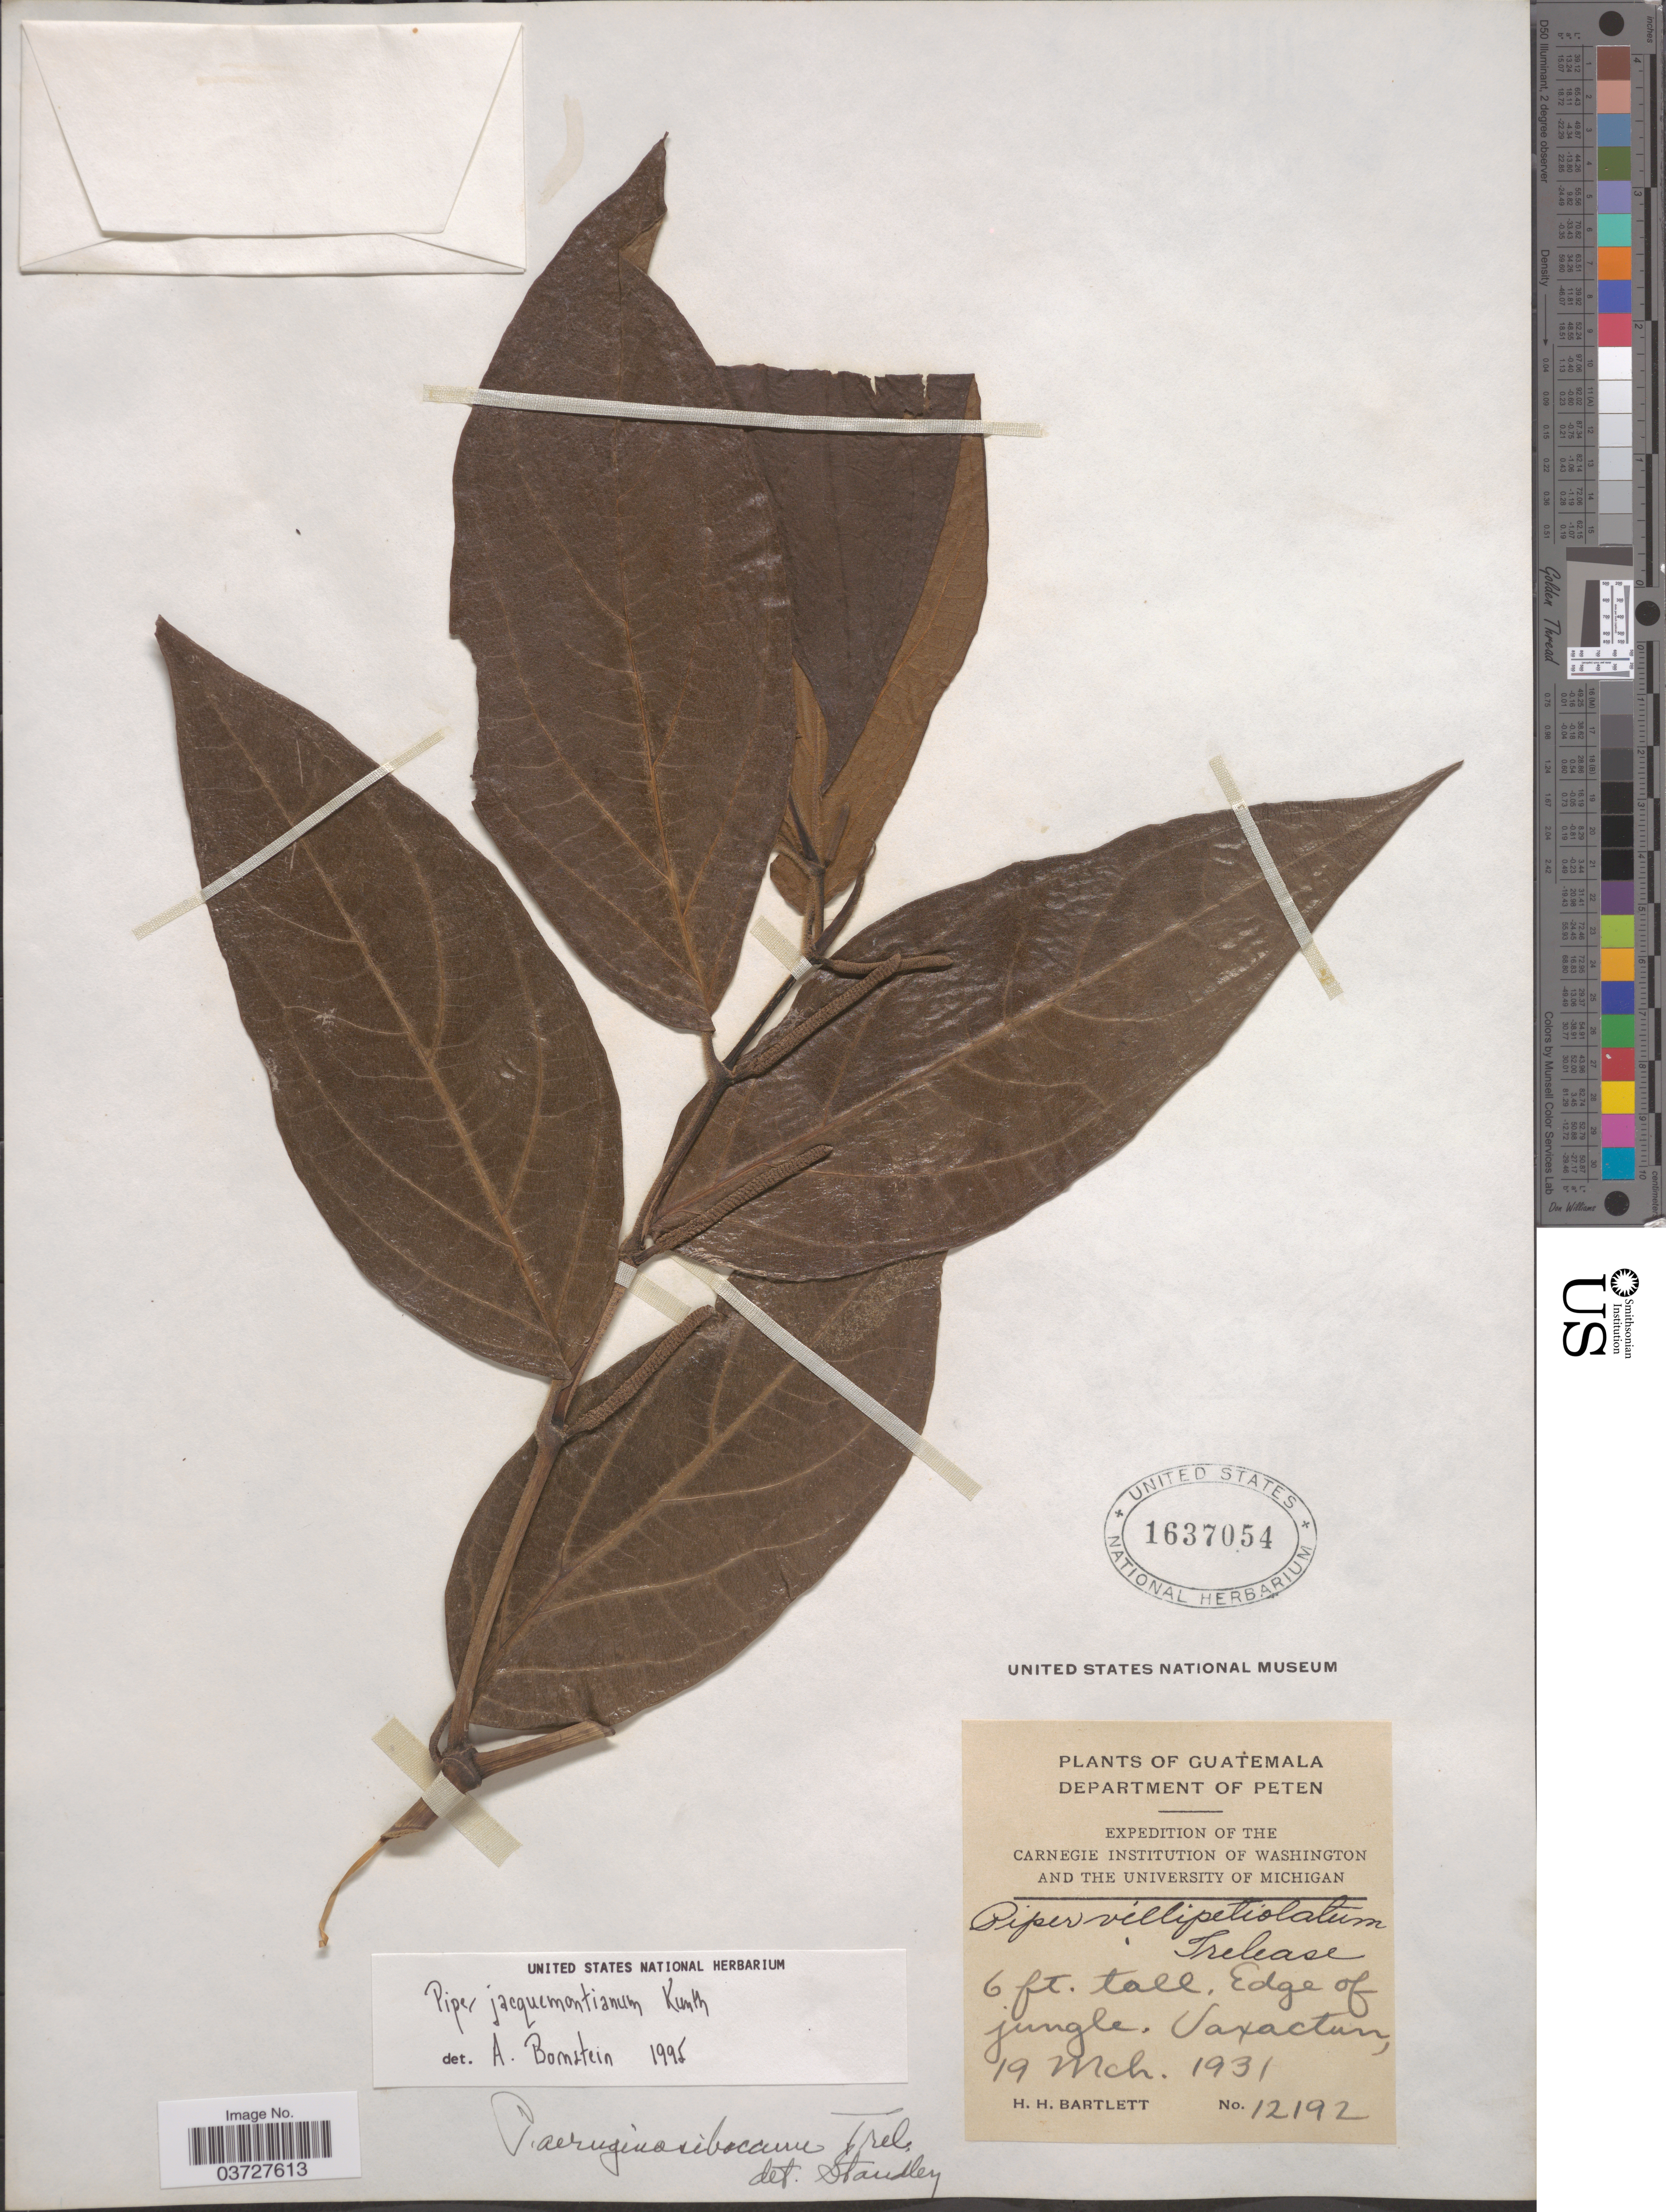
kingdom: Plantae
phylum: Tracheophyta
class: Magnoliopsida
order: Piperales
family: Piperaceae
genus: Piper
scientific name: Piper jacquemontianum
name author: Kunth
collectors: H. H. Bartlett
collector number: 12192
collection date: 1931-03-19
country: Guatemala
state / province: El Peten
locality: Department of Peten. Edge of jungle, Uaxactun.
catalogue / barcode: US 1637054